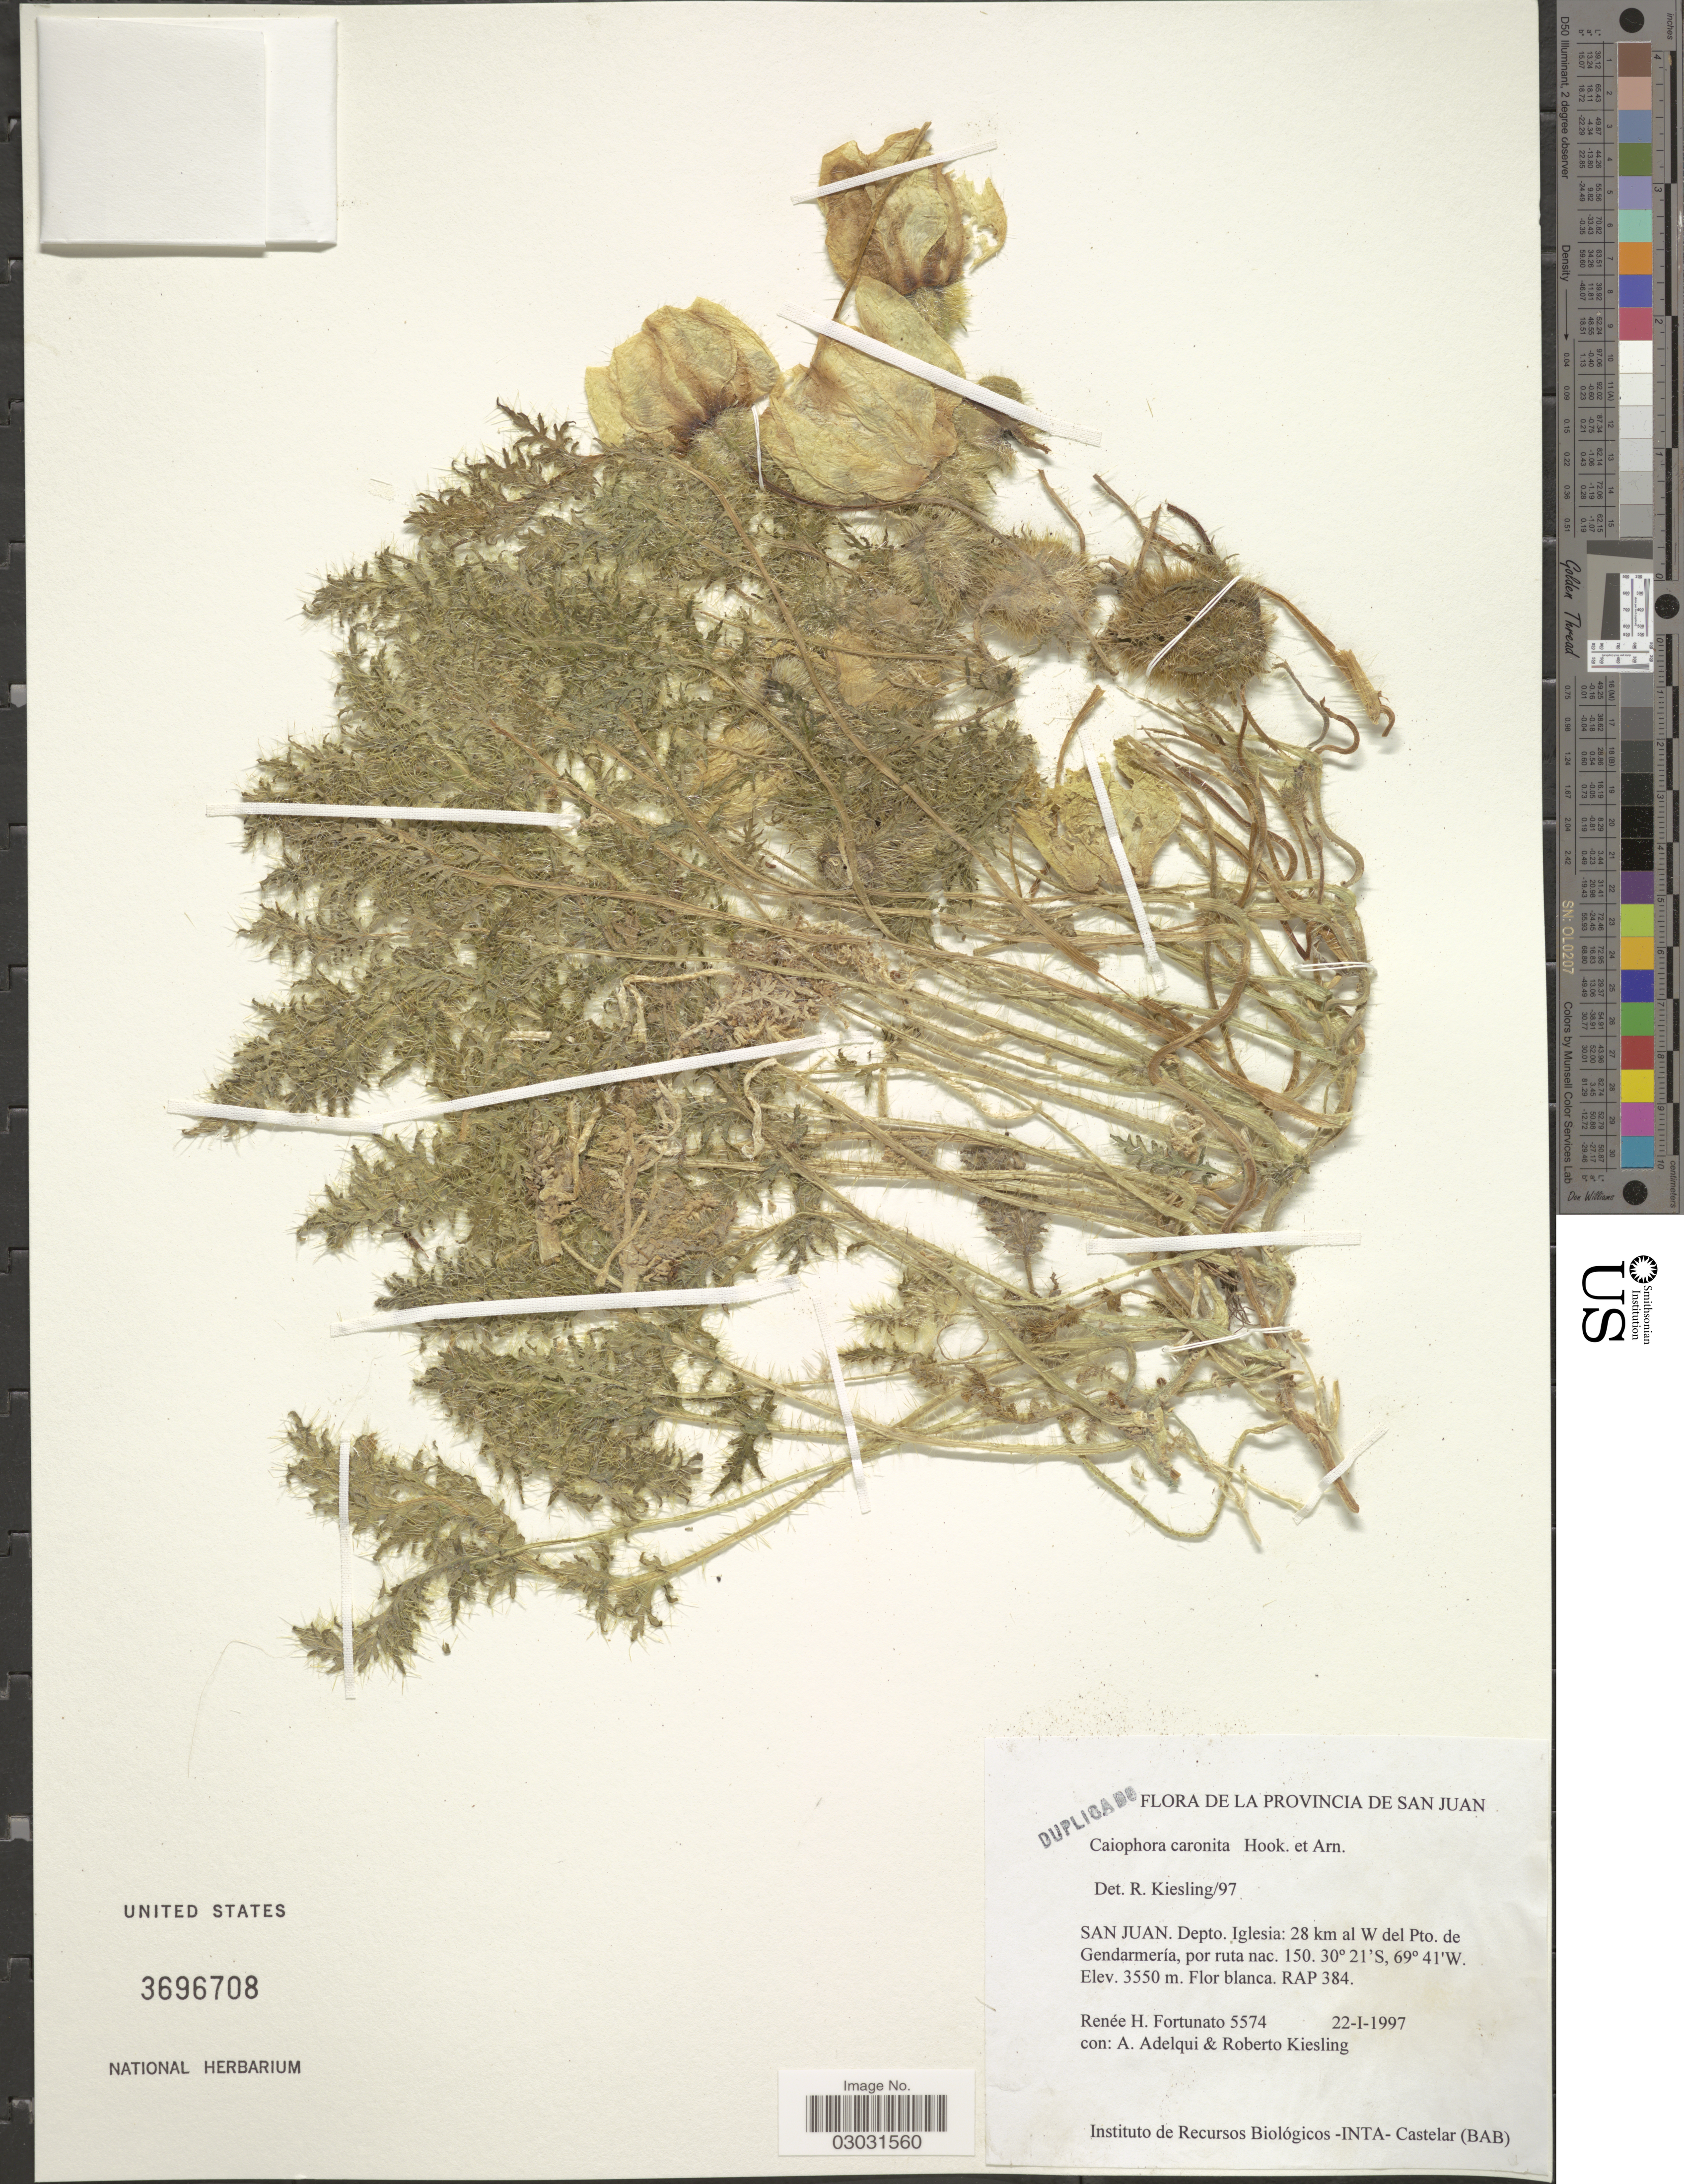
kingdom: Plantae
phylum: Tracheophyta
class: Magnoliopsida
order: Cornales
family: Loasaceae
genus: Caiophora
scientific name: Caiophora coronata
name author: (Gillies ex Arn.) Hook. & Arn.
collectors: R. H. Fortunato, A. Adelqui & R. Kiesling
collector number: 5574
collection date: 1997-01-22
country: Argentina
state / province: San Juan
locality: La Provincia de San Juan. San Juan. Depto. Iglesia: 28 km al W del Pto. de Gendarmería, por ruta nac.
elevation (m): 3550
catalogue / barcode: US 3696708